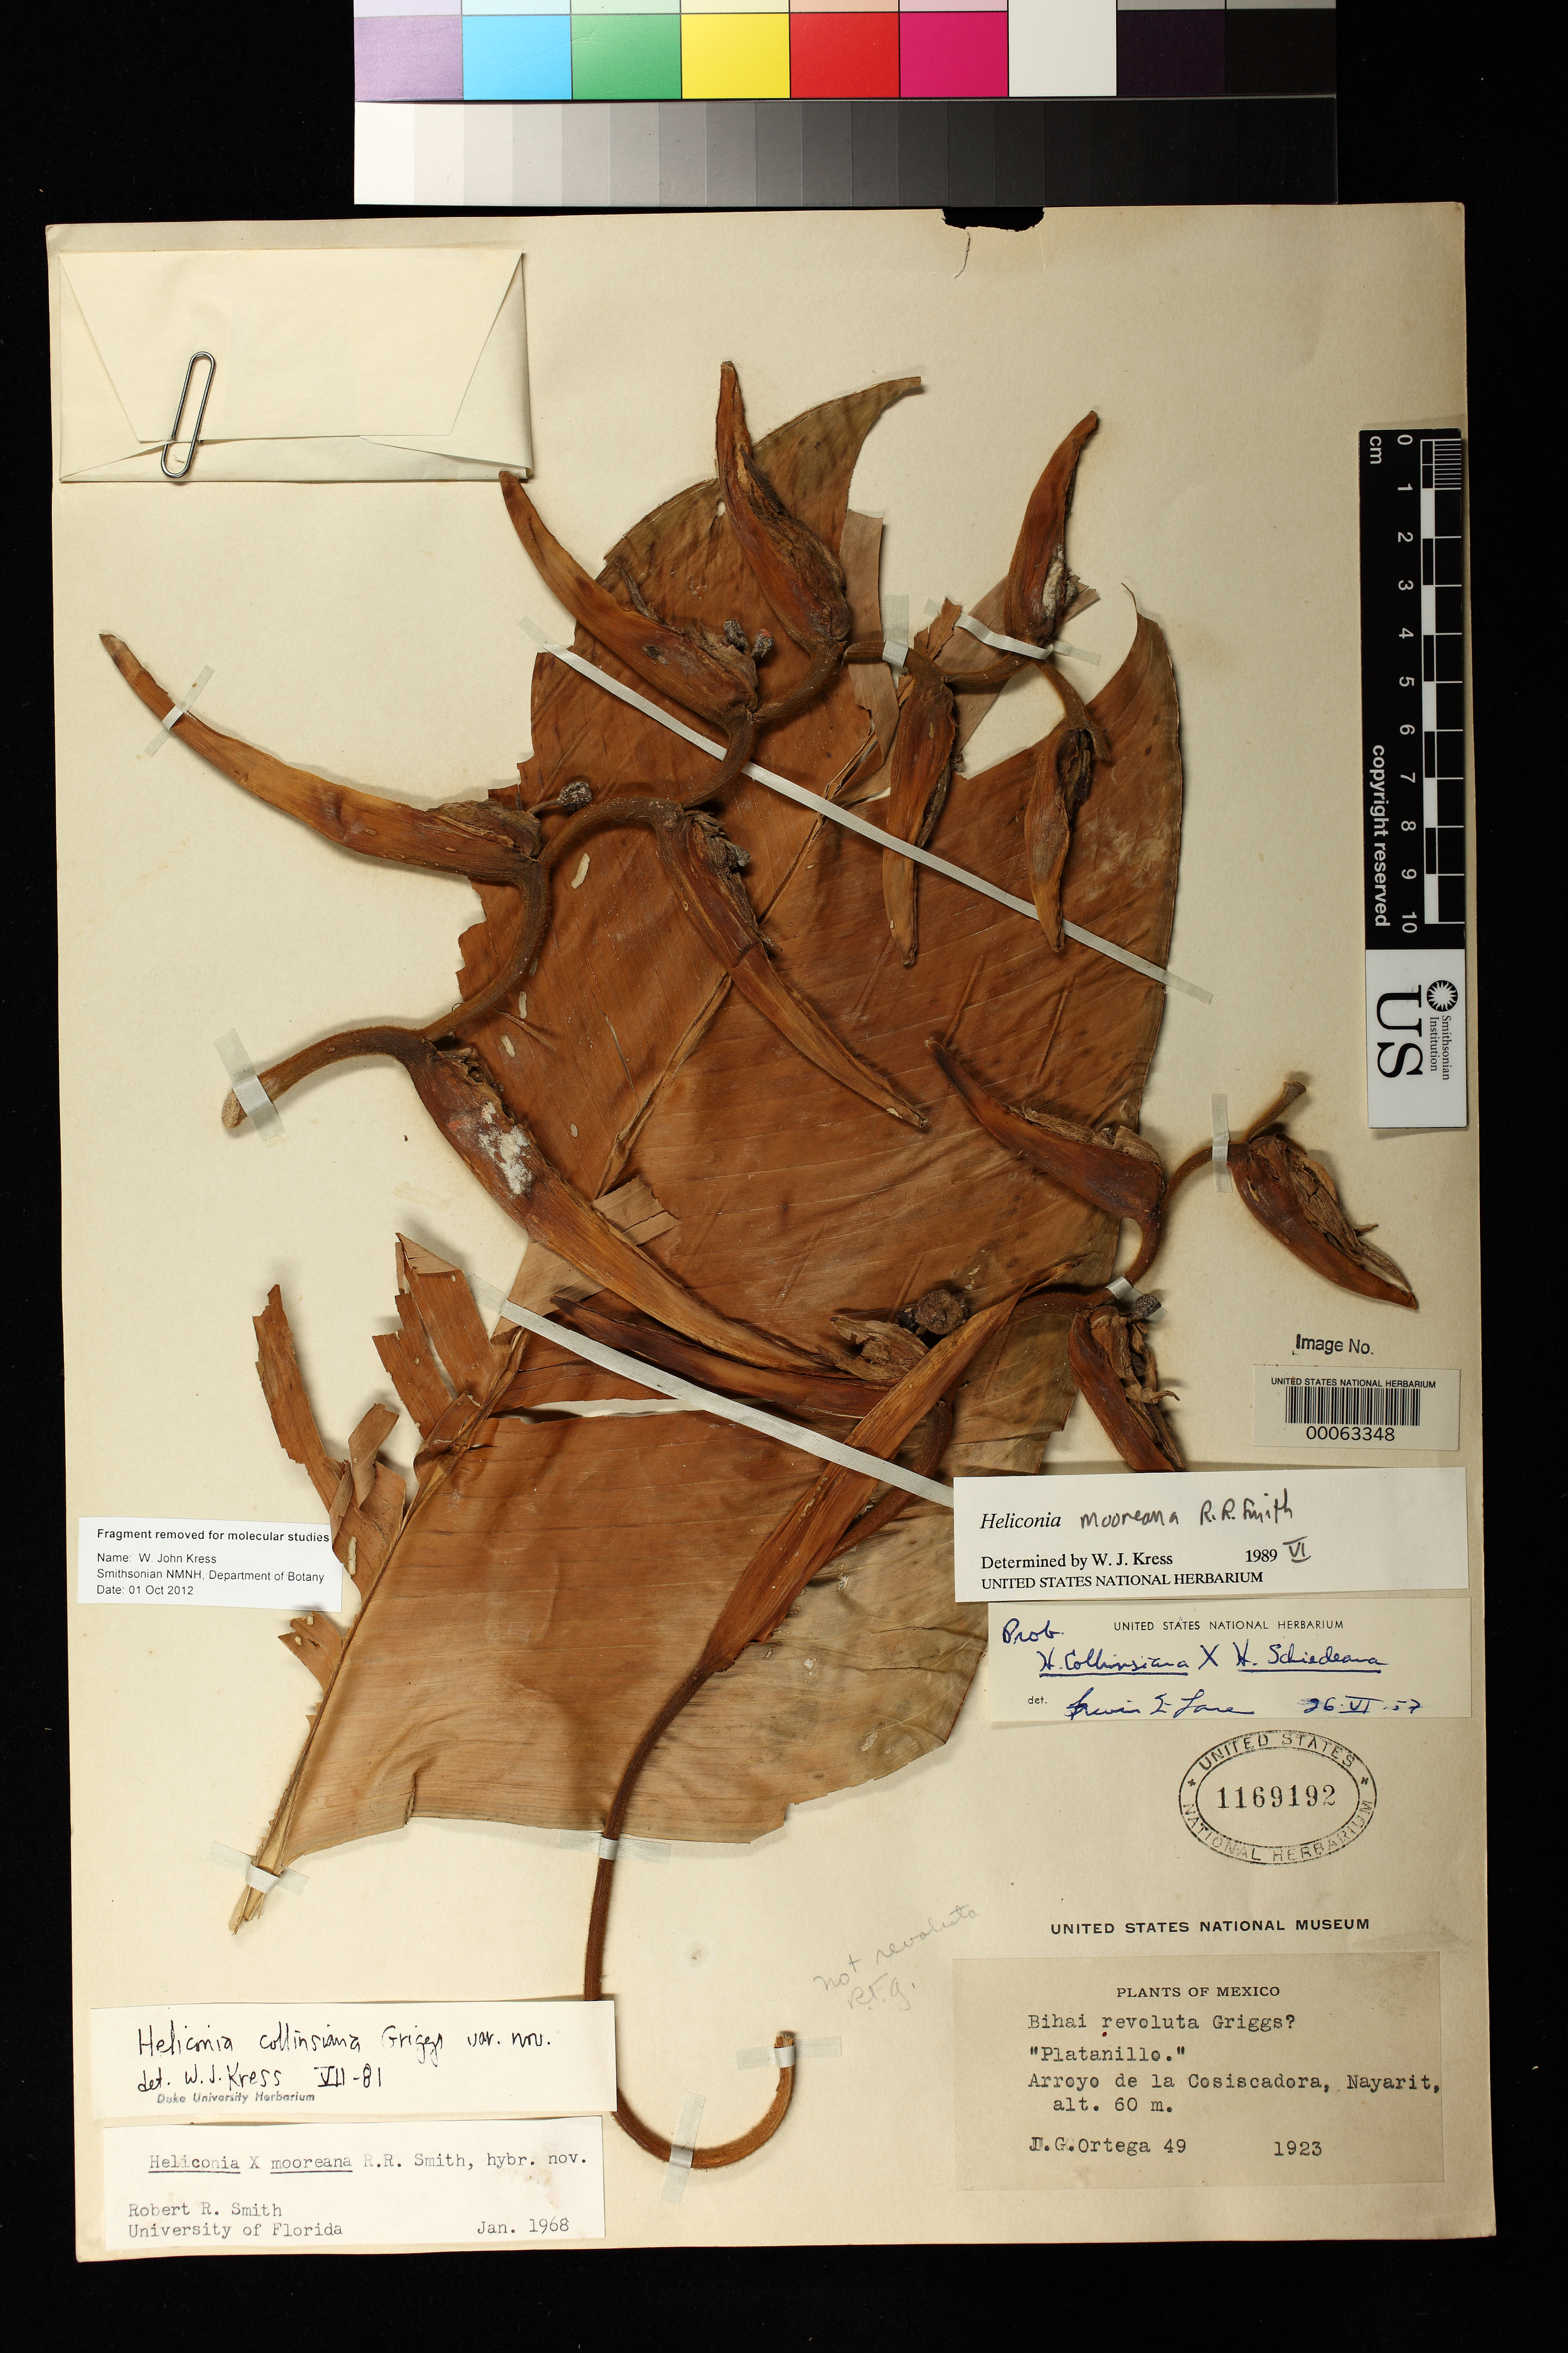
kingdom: Plantae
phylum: Tracheophyta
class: Liliopsida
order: Zingiberales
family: Heliconiaceae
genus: Heliconia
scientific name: Heliconia mooreana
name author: R.R. Sm.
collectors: J. Ortega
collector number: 49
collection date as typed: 1923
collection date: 1923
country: Mexico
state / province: Nayarit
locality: Arroyo de la Cosiscadora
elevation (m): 60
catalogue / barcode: US 1169192